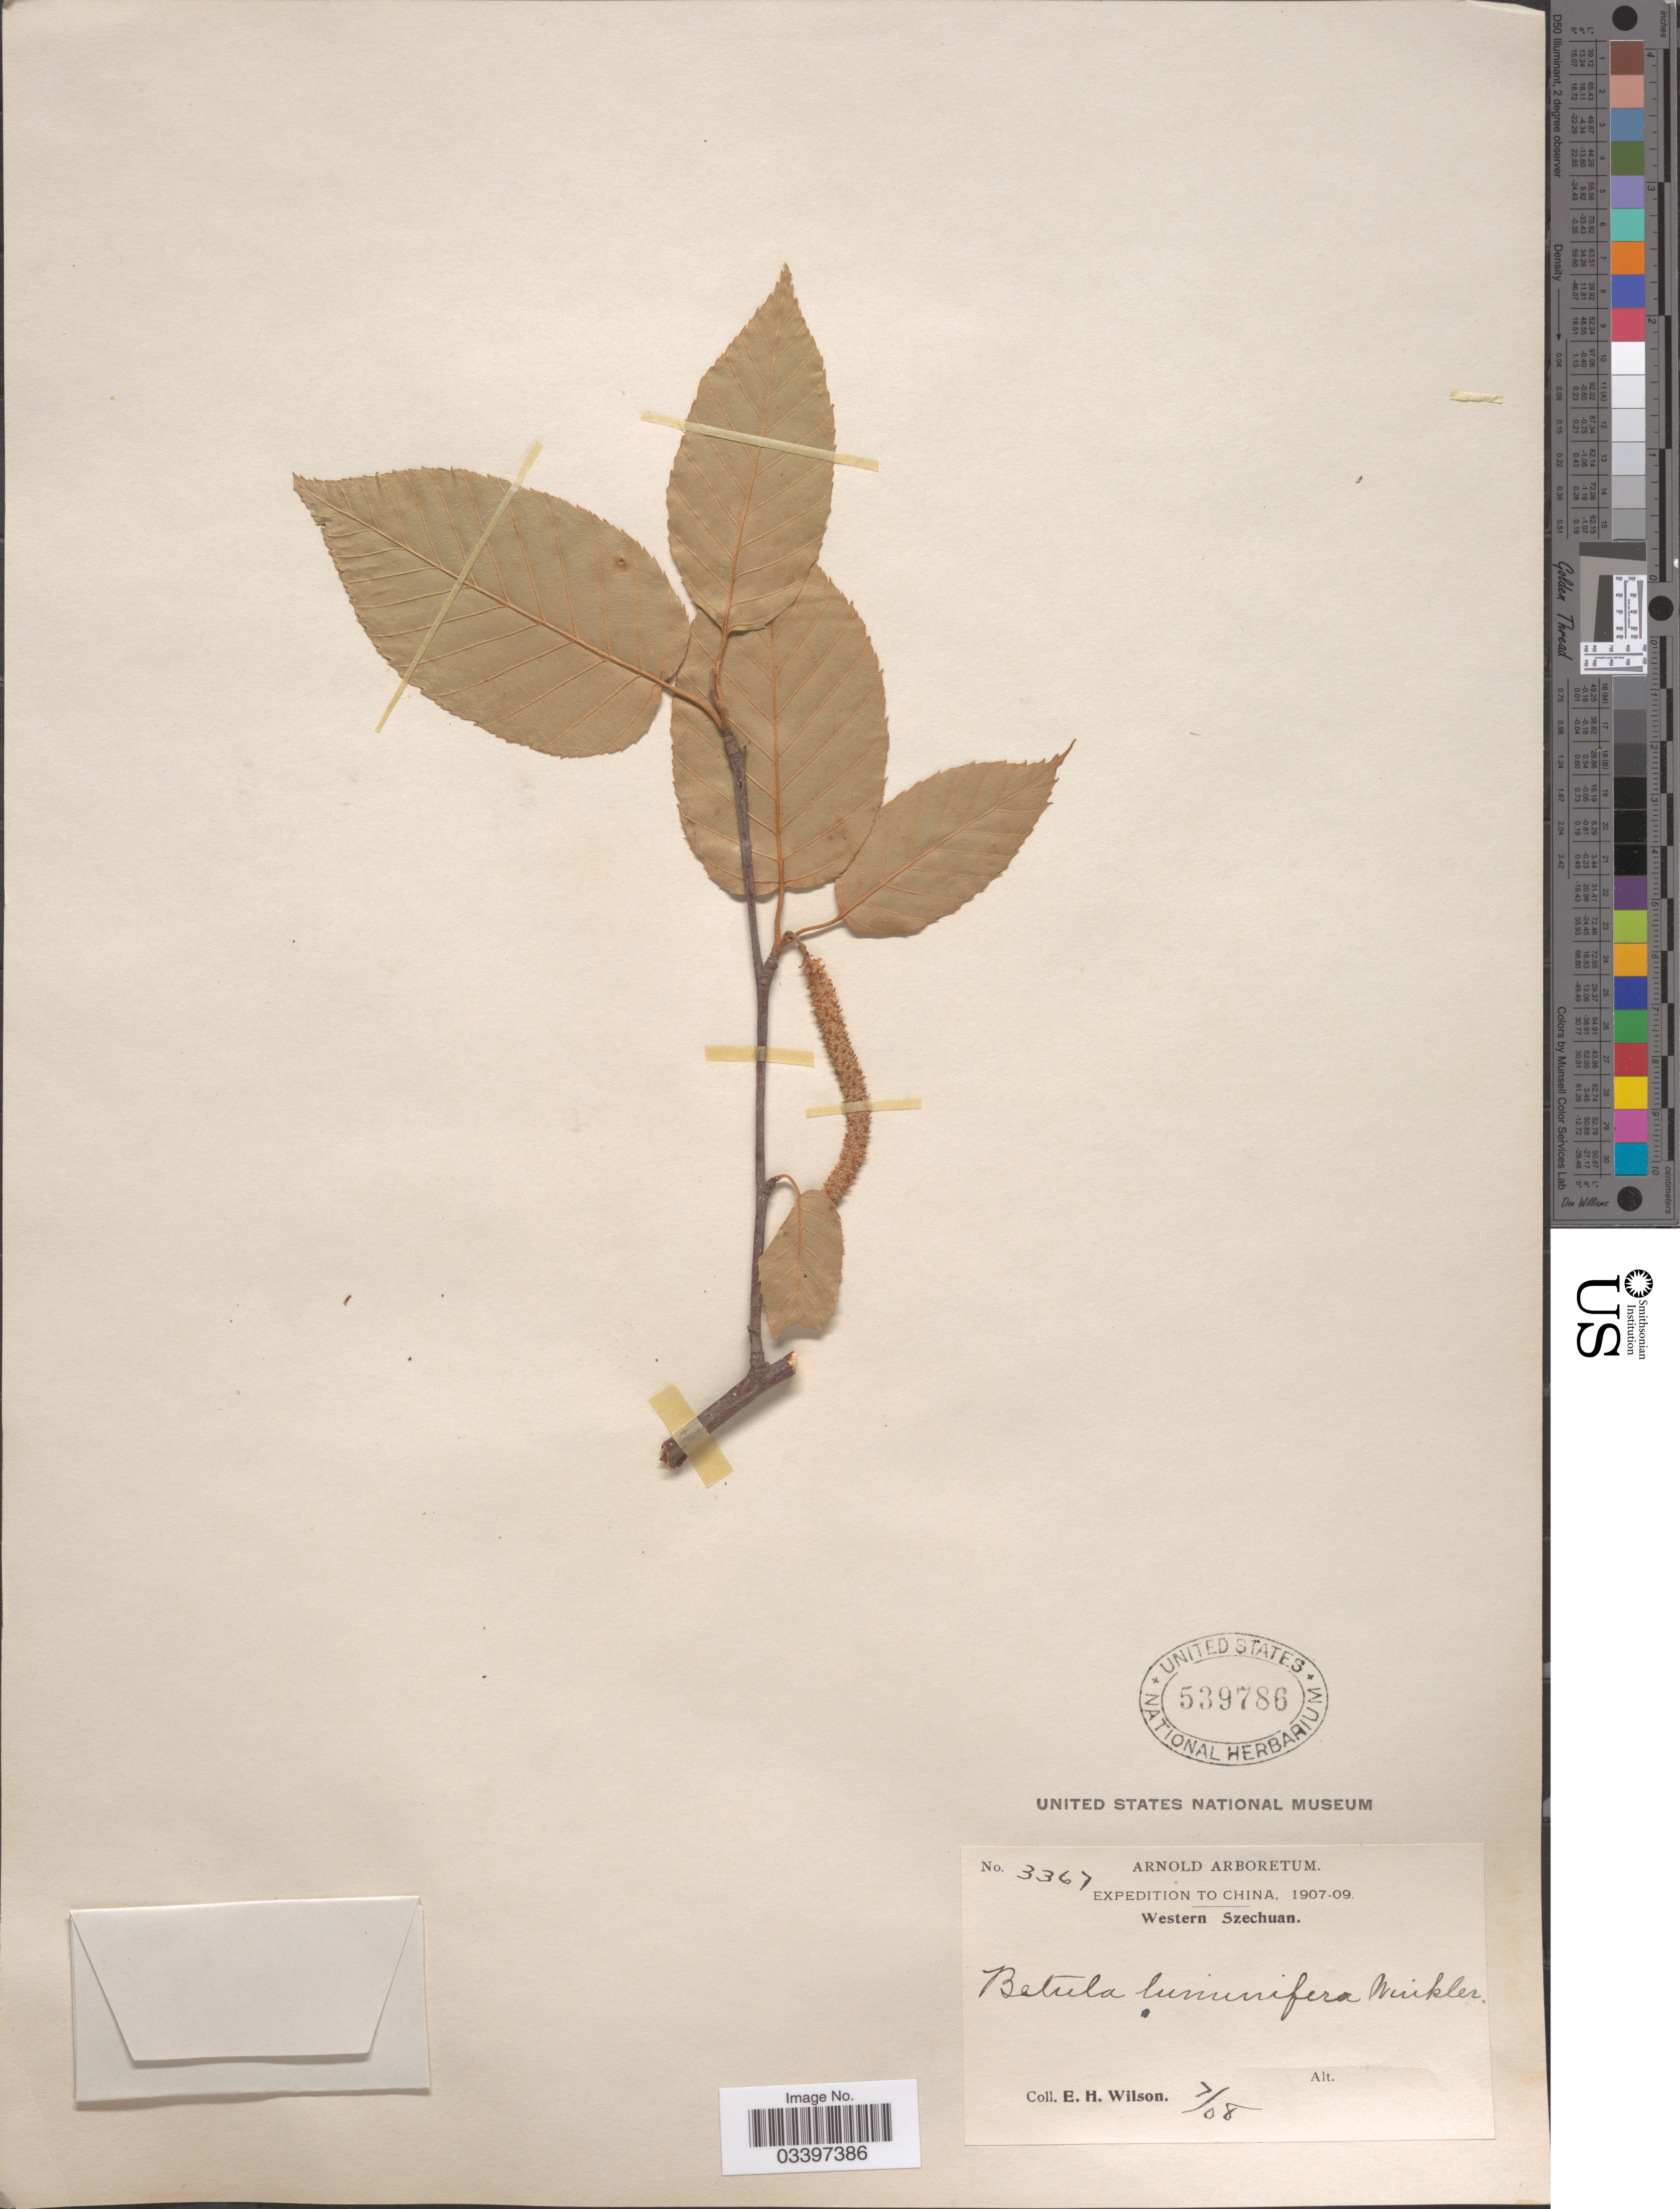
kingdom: Plantae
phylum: Tracheophyta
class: Magnoliopsida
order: Fagales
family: Betulaceae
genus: Betula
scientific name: Betula luminifera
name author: H.J.P. Winkl.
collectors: E. Wilson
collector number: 3367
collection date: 1908-07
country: China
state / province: Sichuan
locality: Western Szechuan.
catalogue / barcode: US 539786